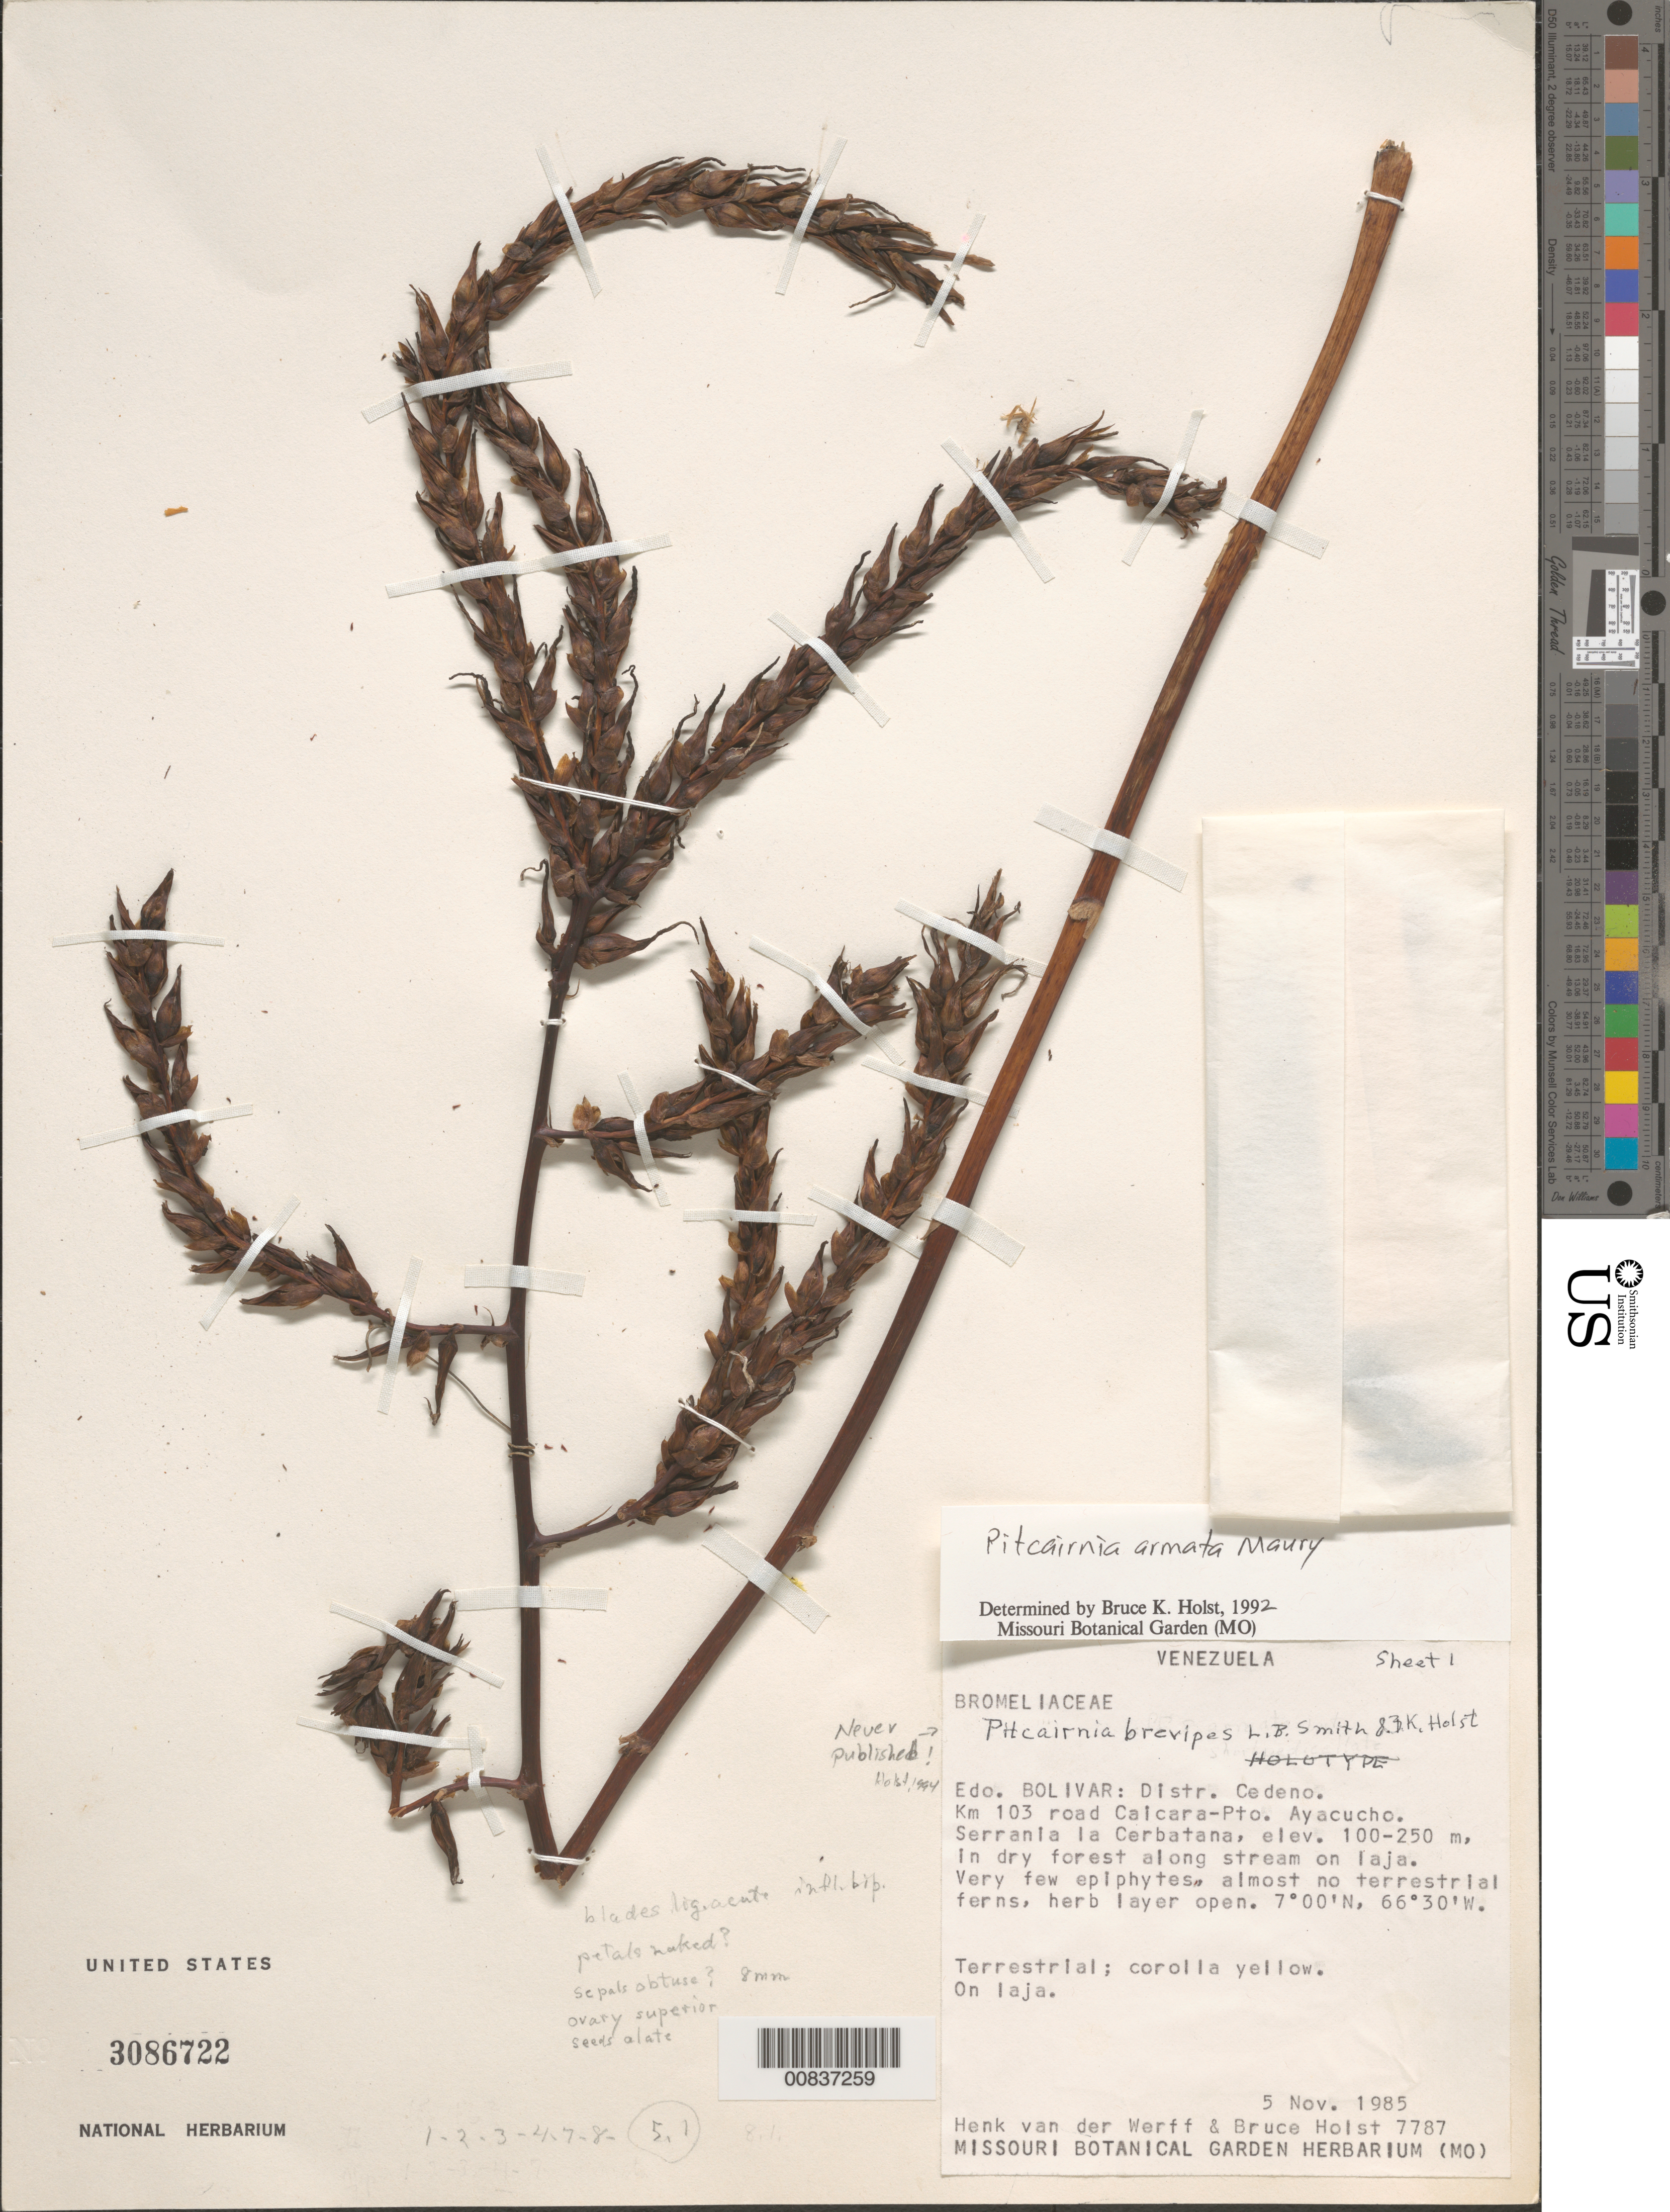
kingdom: Plantae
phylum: Tracheophyta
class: Liliopsida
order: Poales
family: Bromeliaceae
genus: Pitcairnia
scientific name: Pitcairnia armata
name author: Maury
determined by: Holst, Bruce K.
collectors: H. van der Werff & B. Holst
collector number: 7787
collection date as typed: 5-Nov-85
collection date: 1985-11-05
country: Venezuela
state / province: Bolívar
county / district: Cedeño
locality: Caicara del Orinoco - Puerto Ayacucho carretera, km 103, Serrania la Cerbatana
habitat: Dry forest along stream on laja; very few epiphytes, almost no terretrial ferns, herb layer open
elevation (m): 100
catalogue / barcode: US 3086722